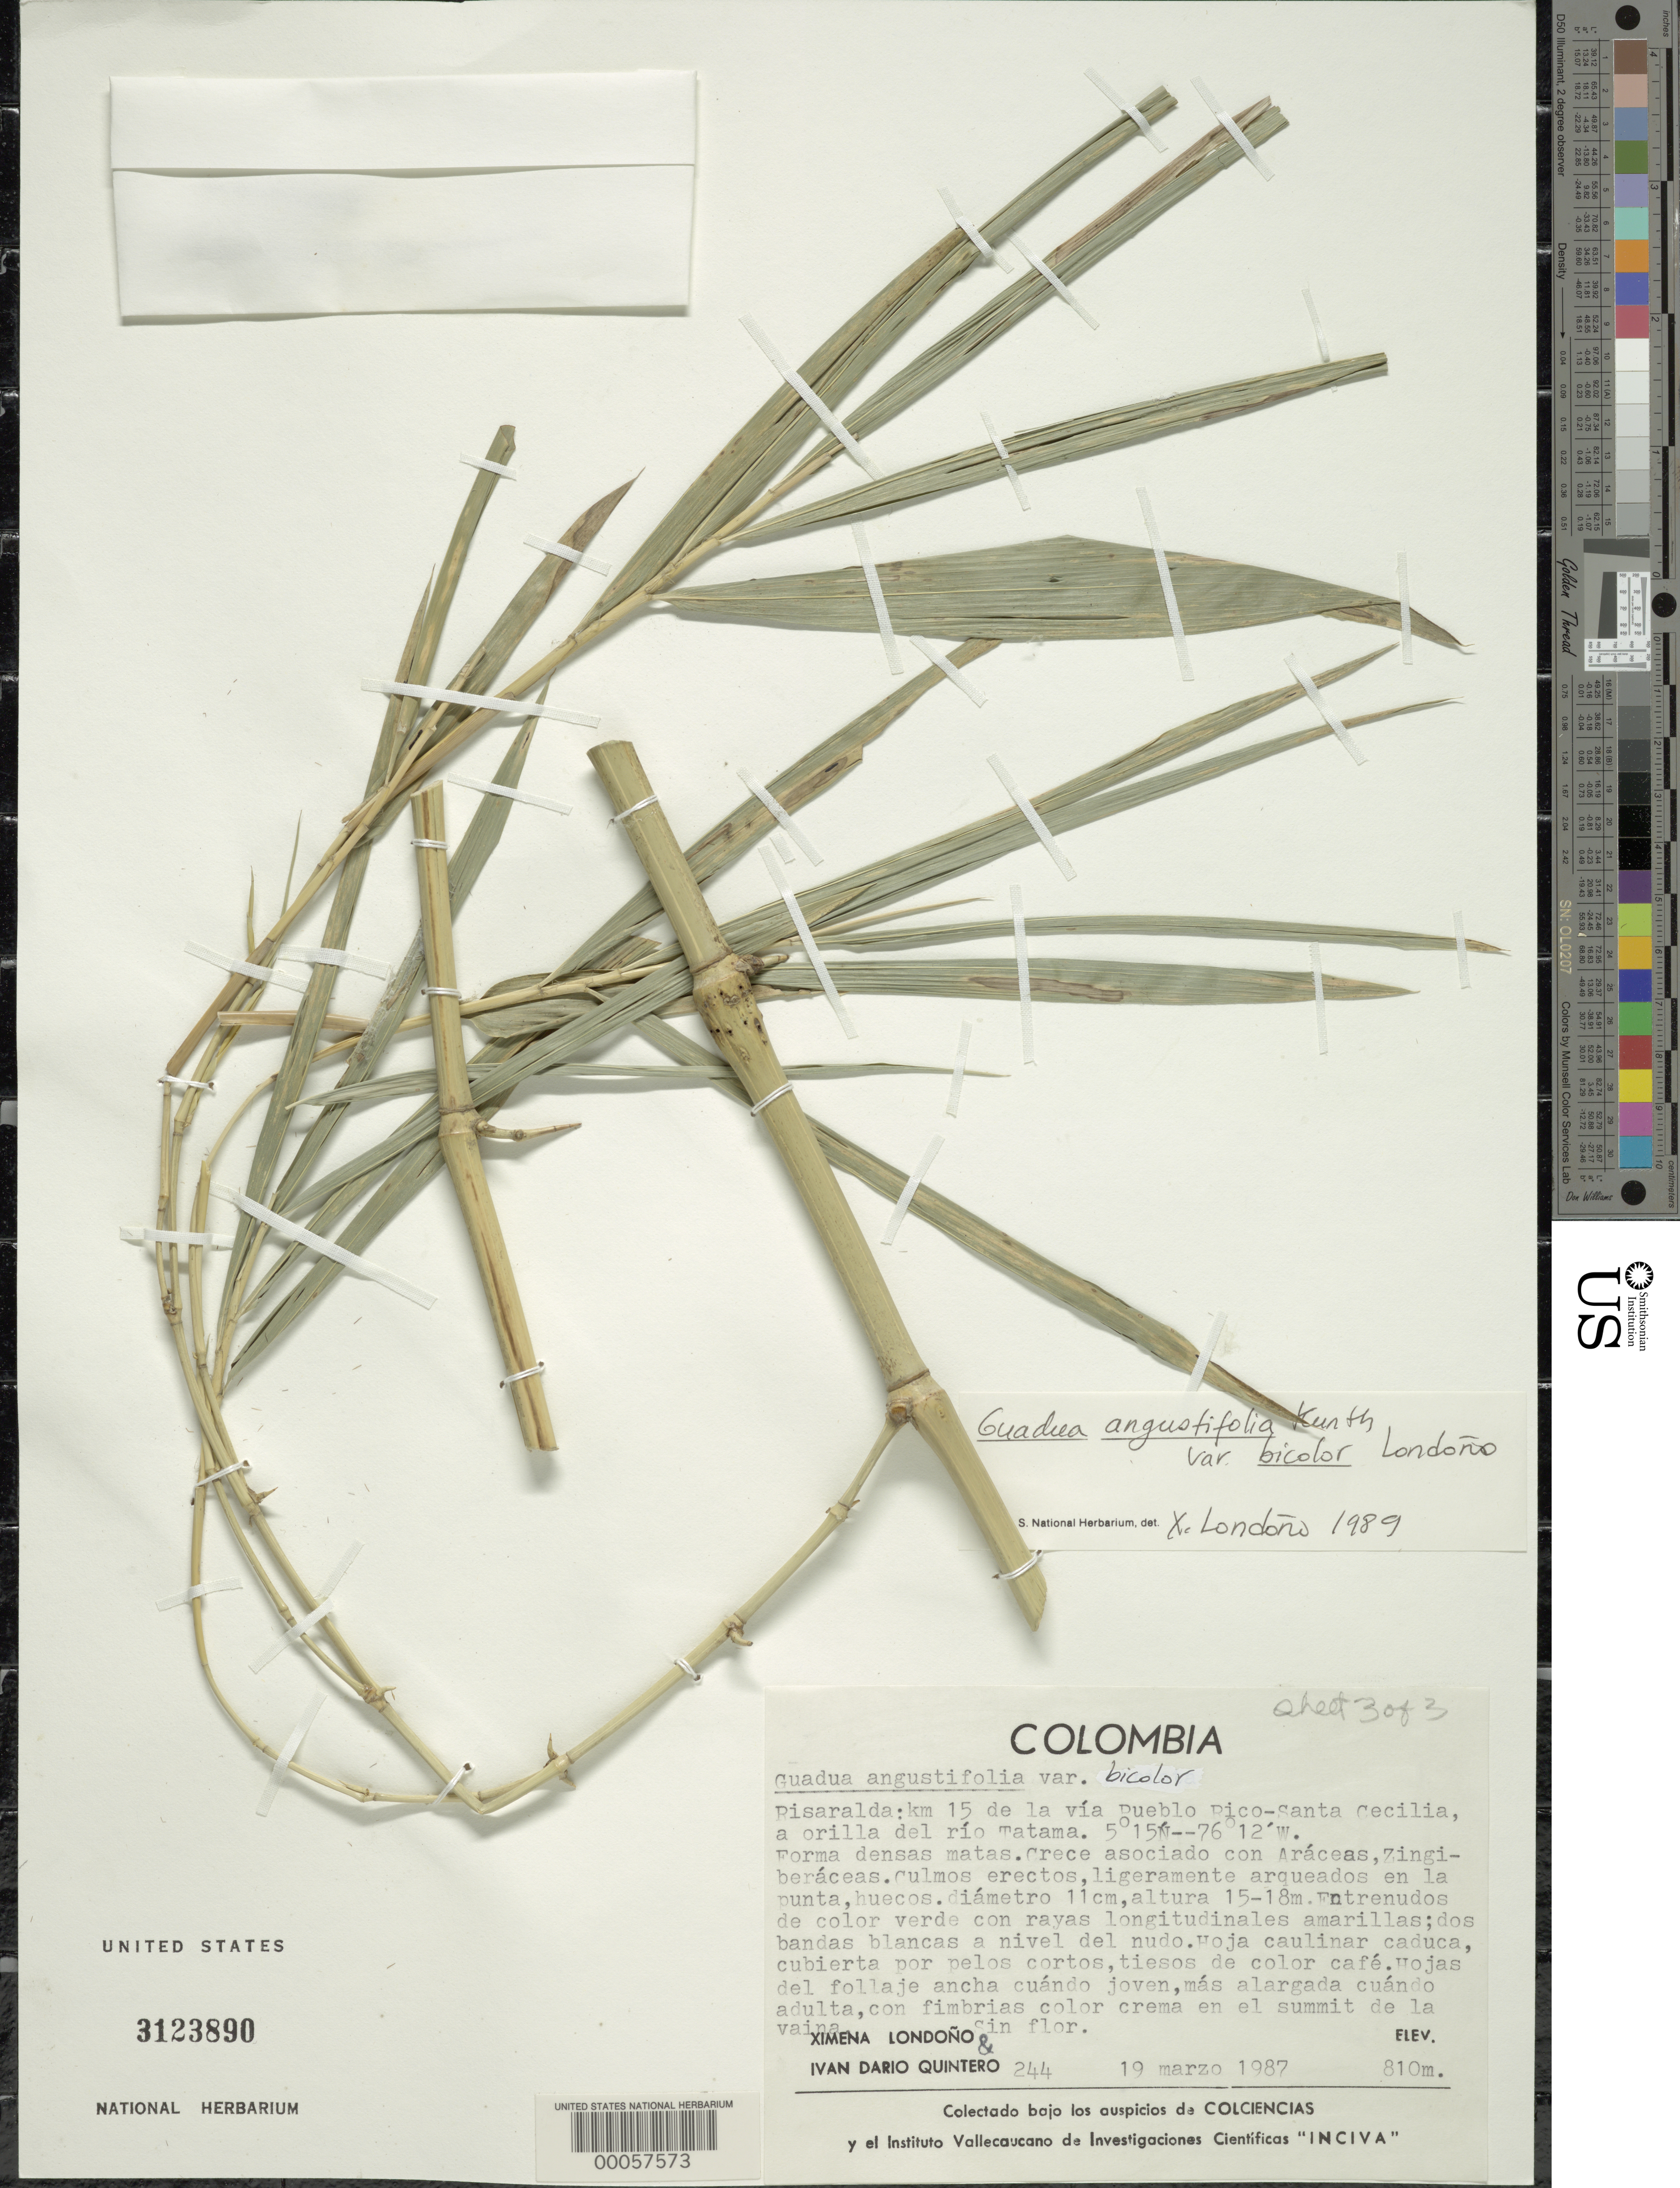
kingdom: Plantae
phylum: Tracheophyta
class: Liliopsida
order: Poales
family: Poaceae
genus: Guadua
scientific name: Guadua angustifolia var. bicolor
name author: Londoño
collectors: X. Londoño & I. Quintero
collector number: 244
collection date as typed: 19 Mar 1987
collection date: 1987-03-19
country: Colombia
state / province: Risaralda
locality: Km 15 of the Rico-Santa Cecilia road, on the borde of the Tatama River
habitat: Dense forest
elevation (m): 810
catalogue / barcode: US 3123890